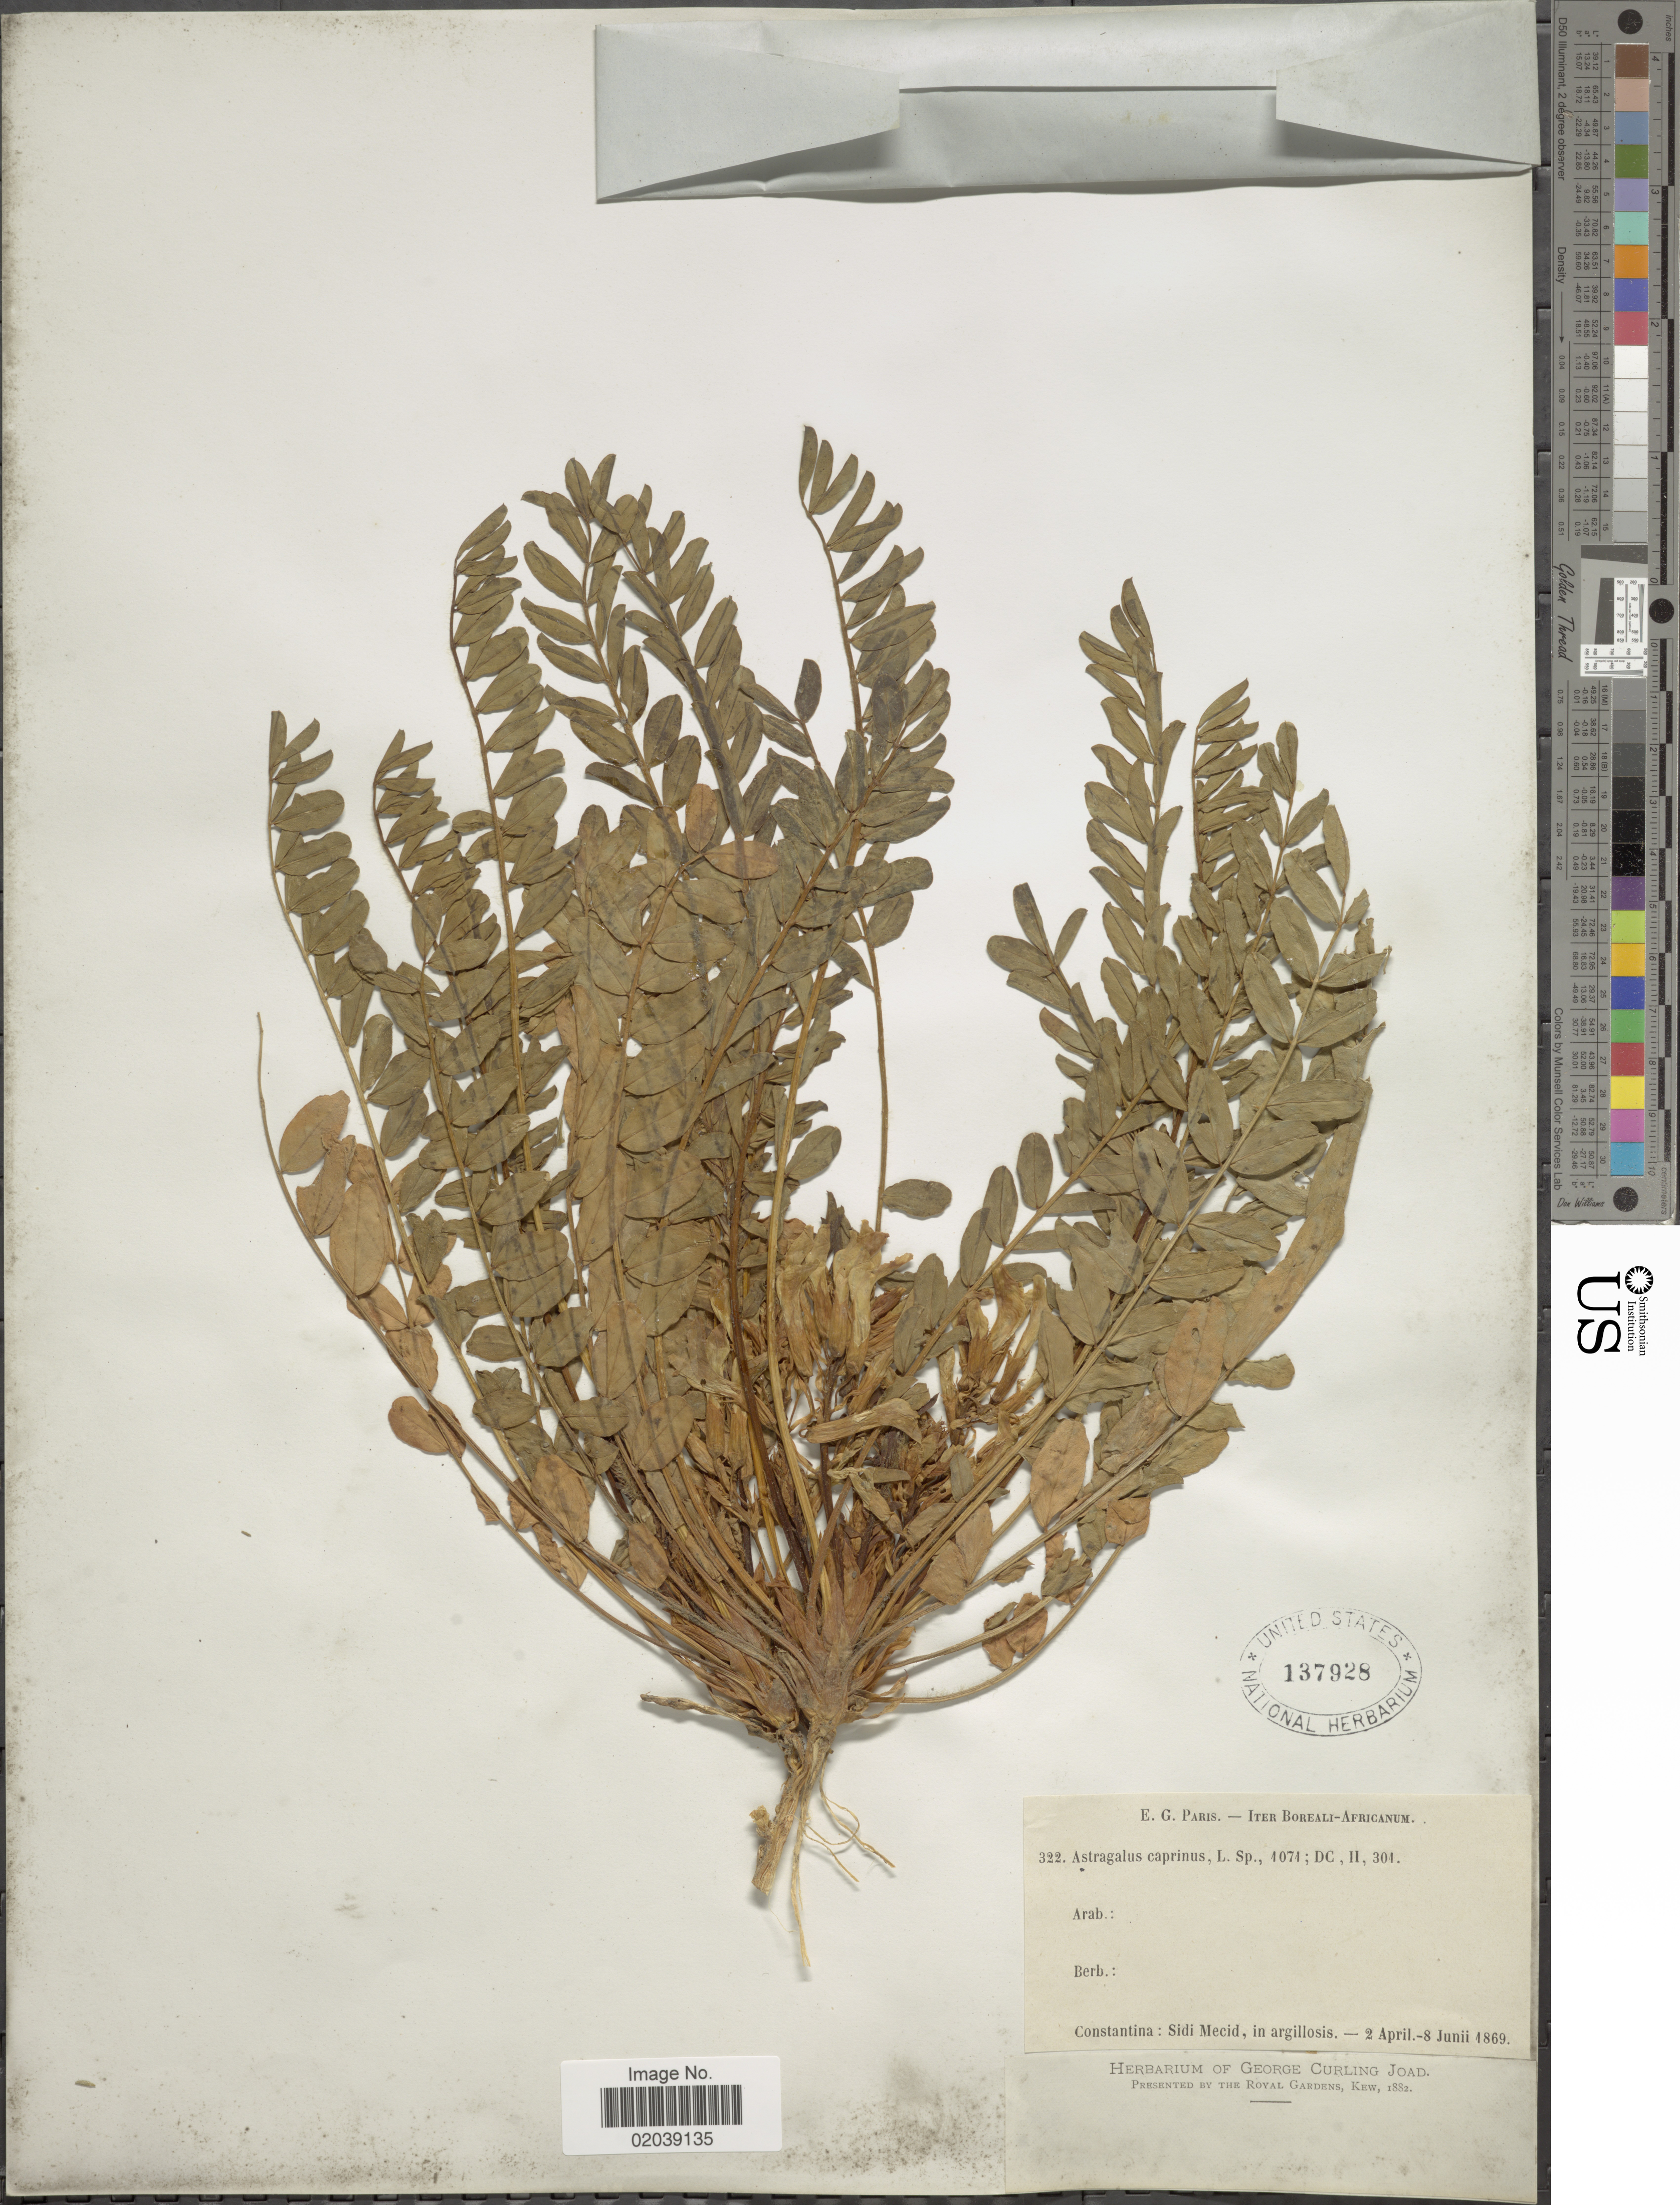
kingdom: Plantae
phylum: Tracheophyta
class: Magnoliopsida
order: Fabales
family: Fabaceae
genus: Astragalus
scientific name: Astragalus caprinus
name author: L.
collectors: Paris, E.G.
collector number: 322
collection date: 1869-04-02/1869-06-08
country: Algeria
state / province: Constantine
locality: Constantina: Sidi Mecid, in argillosis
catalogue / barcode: US 137928